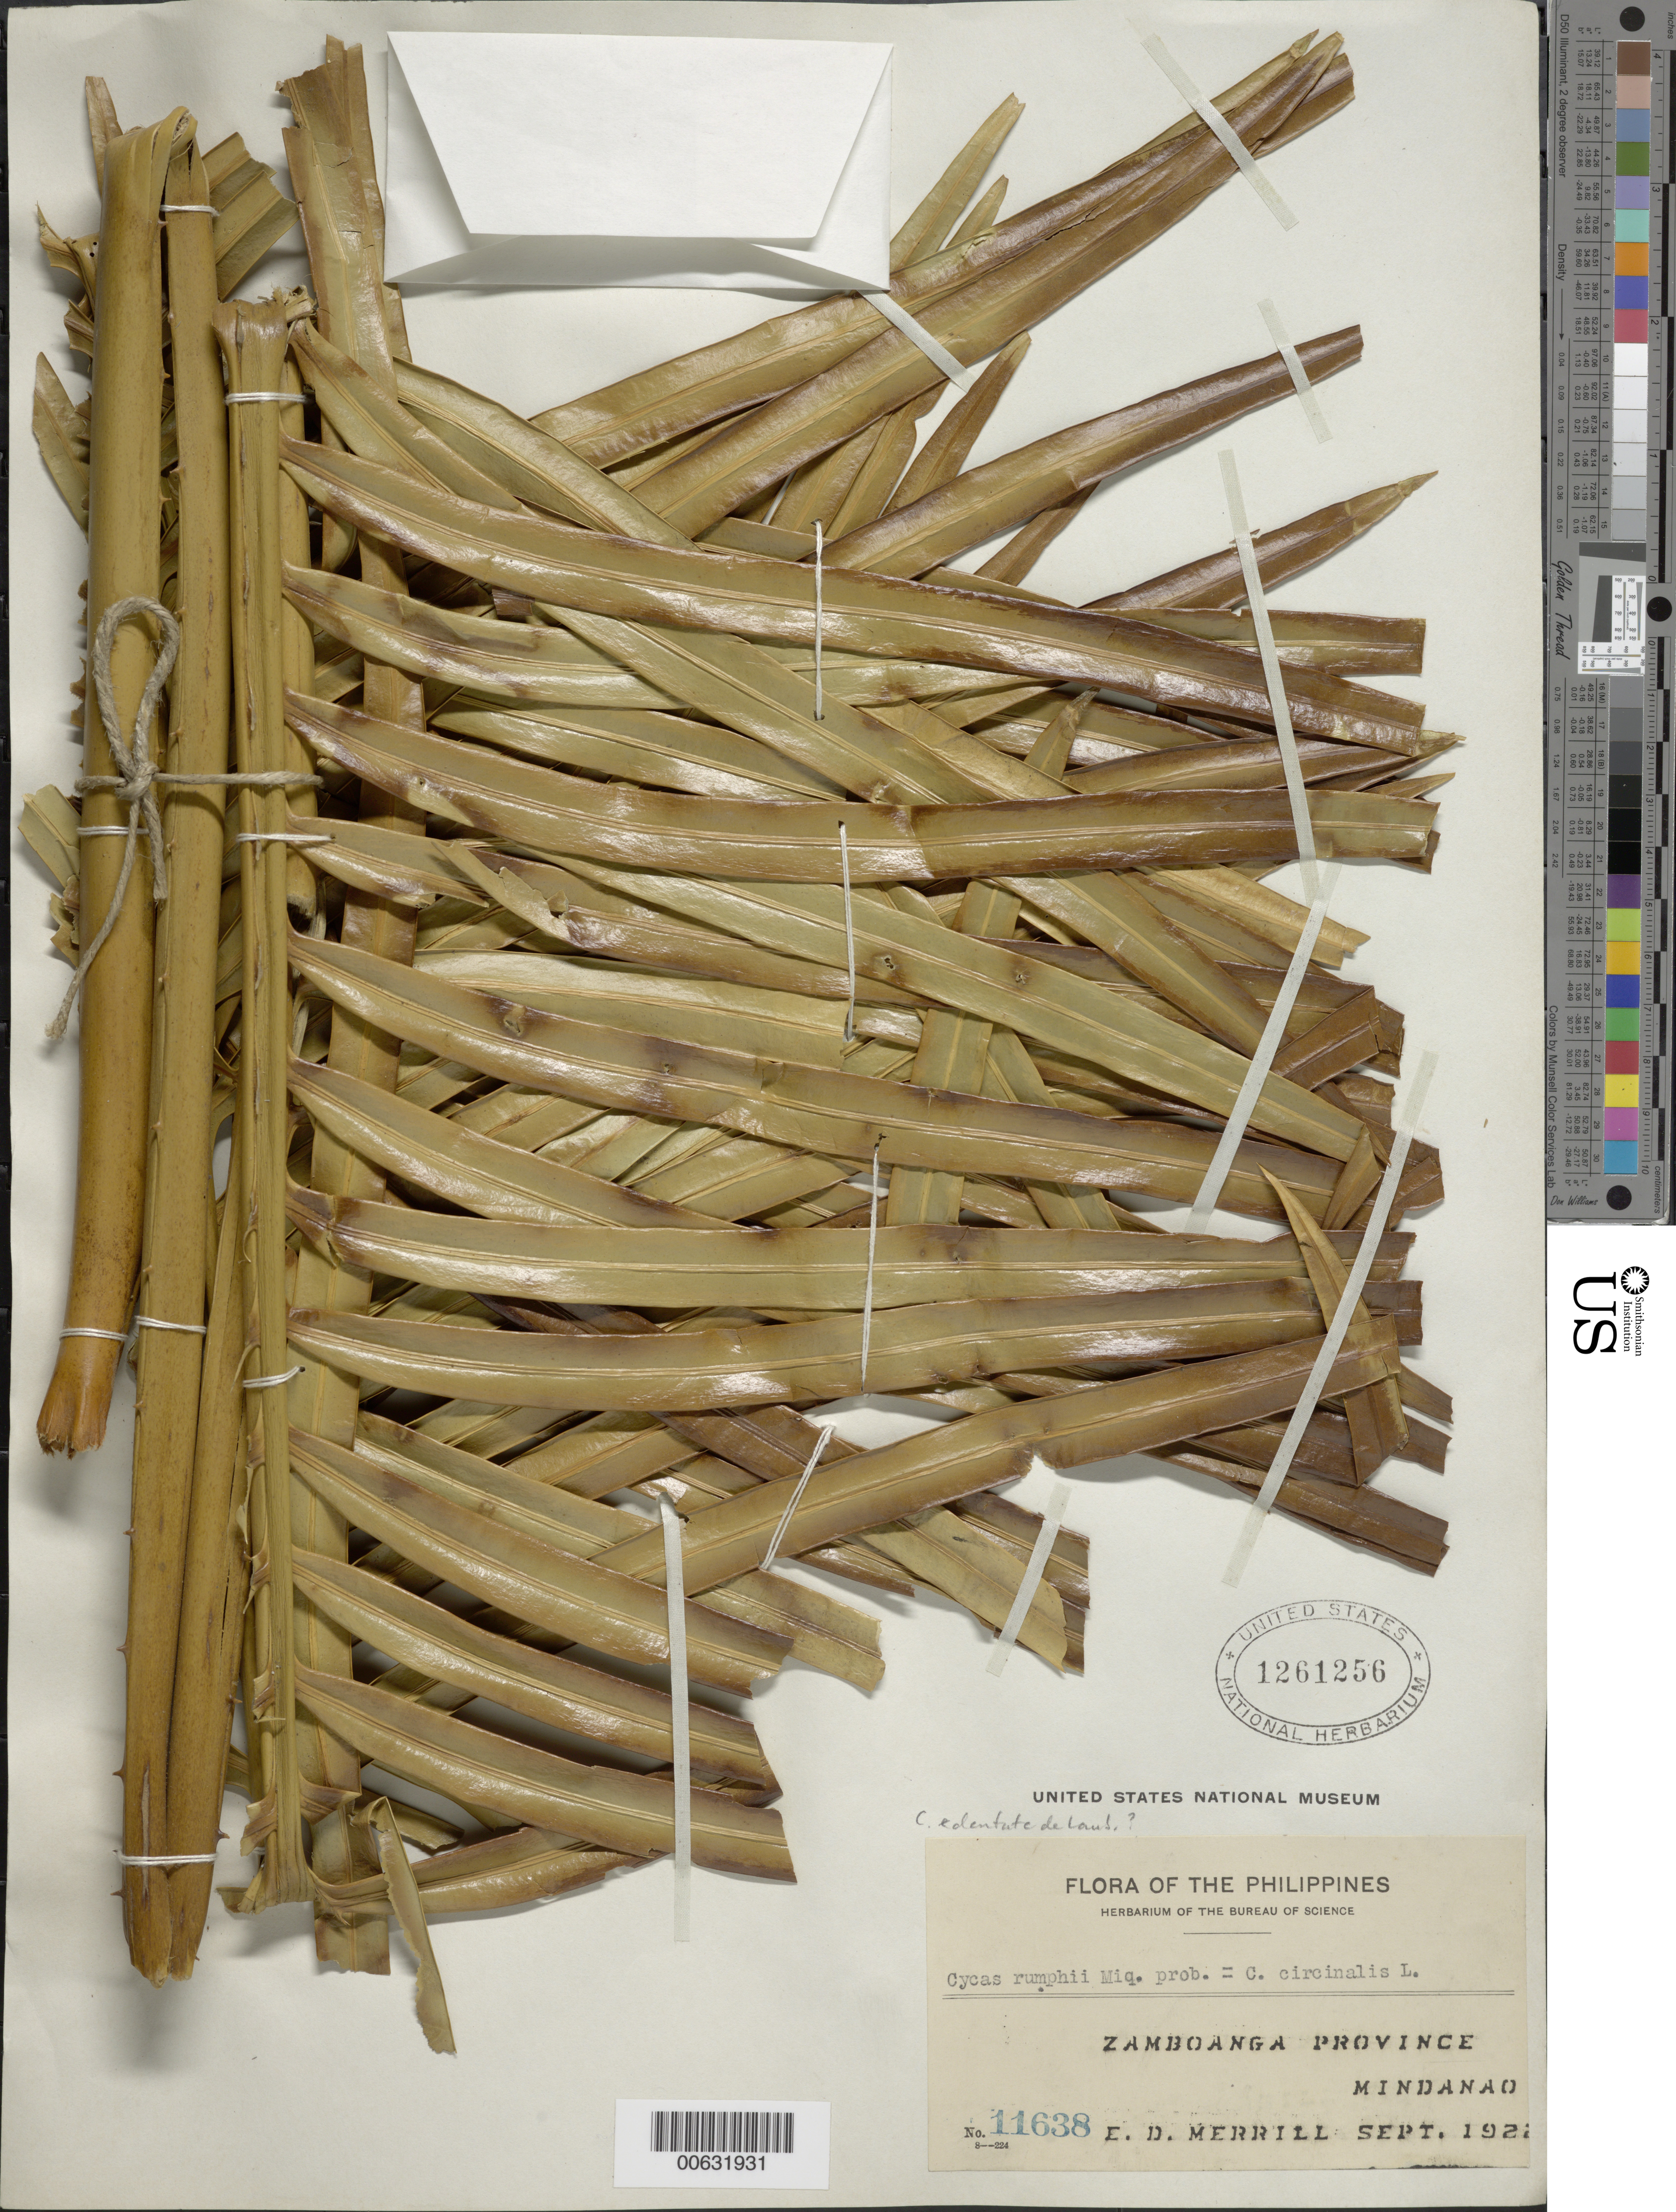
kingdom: Plantae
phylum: Tracheophyta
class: Cycadopsida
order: Cycadales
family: Cycadaceae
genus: Cycas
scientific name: Cycas edentata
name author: de Laub.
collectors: E. D. Merrill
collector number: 11638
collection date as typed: Sep 1922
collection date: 1922-09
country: Philippines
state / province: Zamboanga Peninsula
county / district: Zamboanga del Norte ?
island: Mindanao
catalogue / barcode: US 1261256